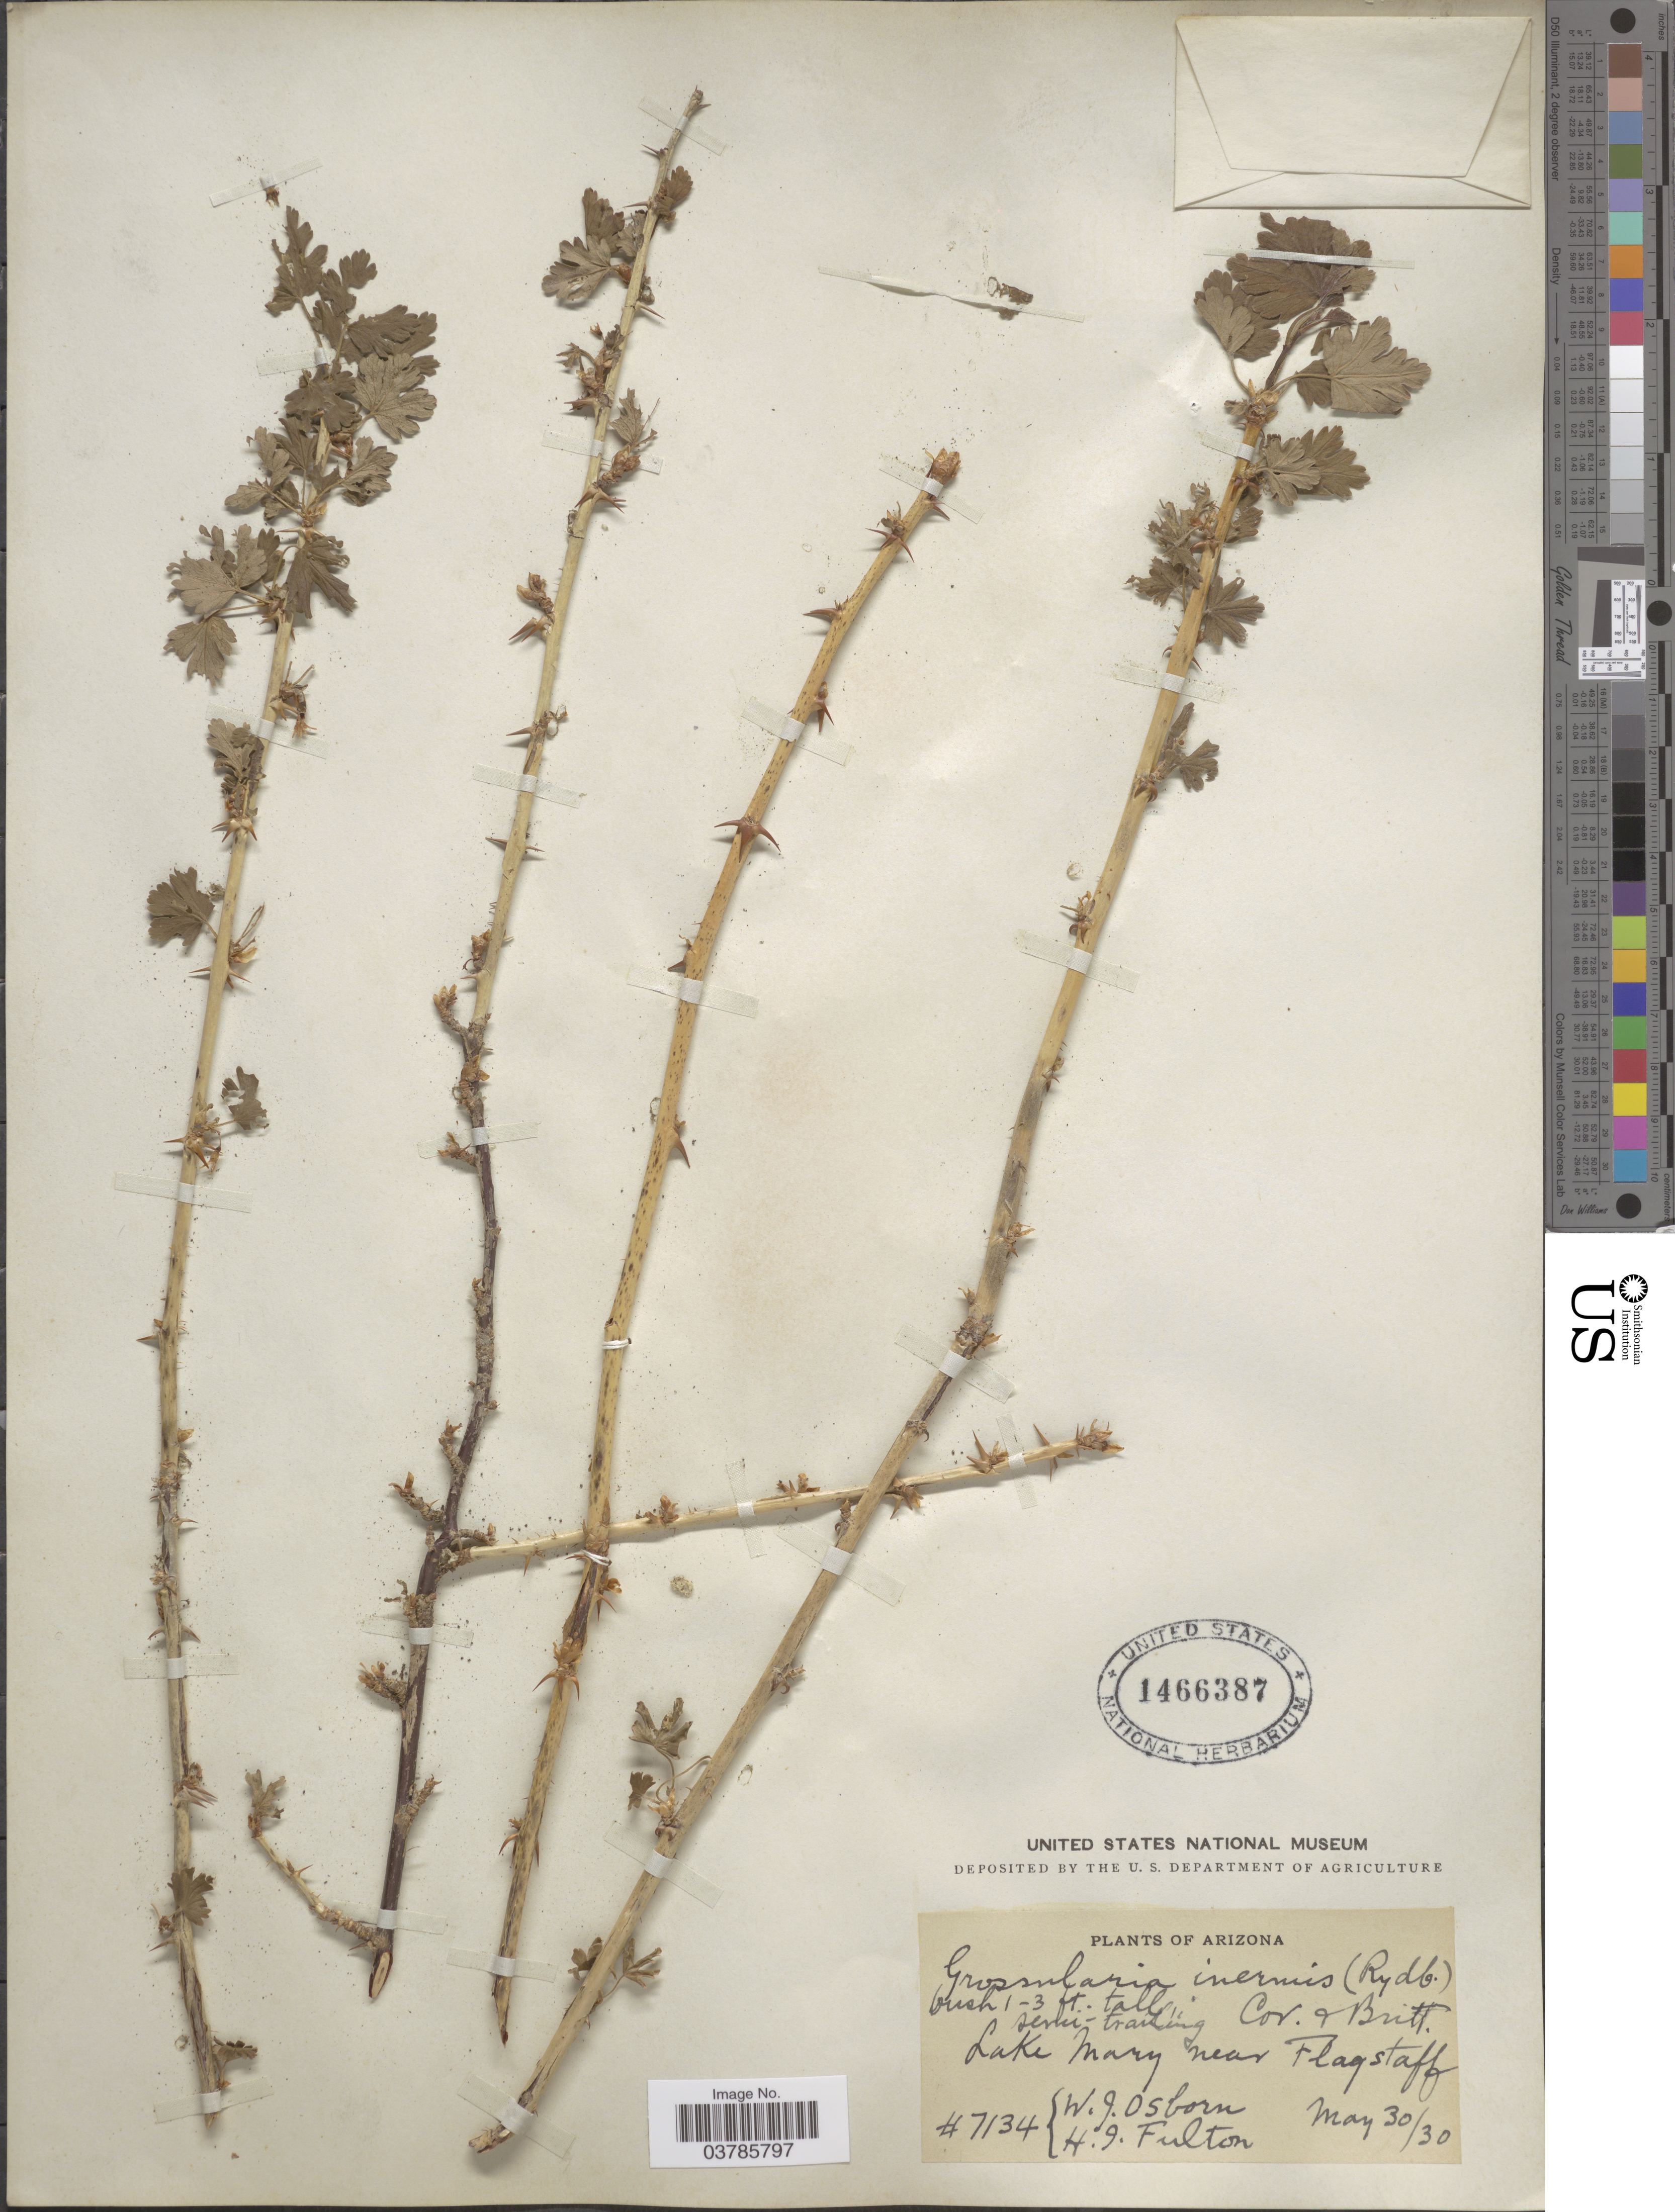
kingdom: Plantae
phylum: Tracheophyta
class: Magnoliopsida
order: Saxifragales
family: Grossulariaceae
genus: Ribes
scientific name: Ribes inerme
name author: Rydb.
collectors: W. Osborn & H. Fulton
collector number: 7134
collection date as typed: Transcribed d/m/y: 30/5/30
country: United States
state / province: Arizona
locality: Lake Mary near Flagstaff.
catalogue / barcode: US 1466387